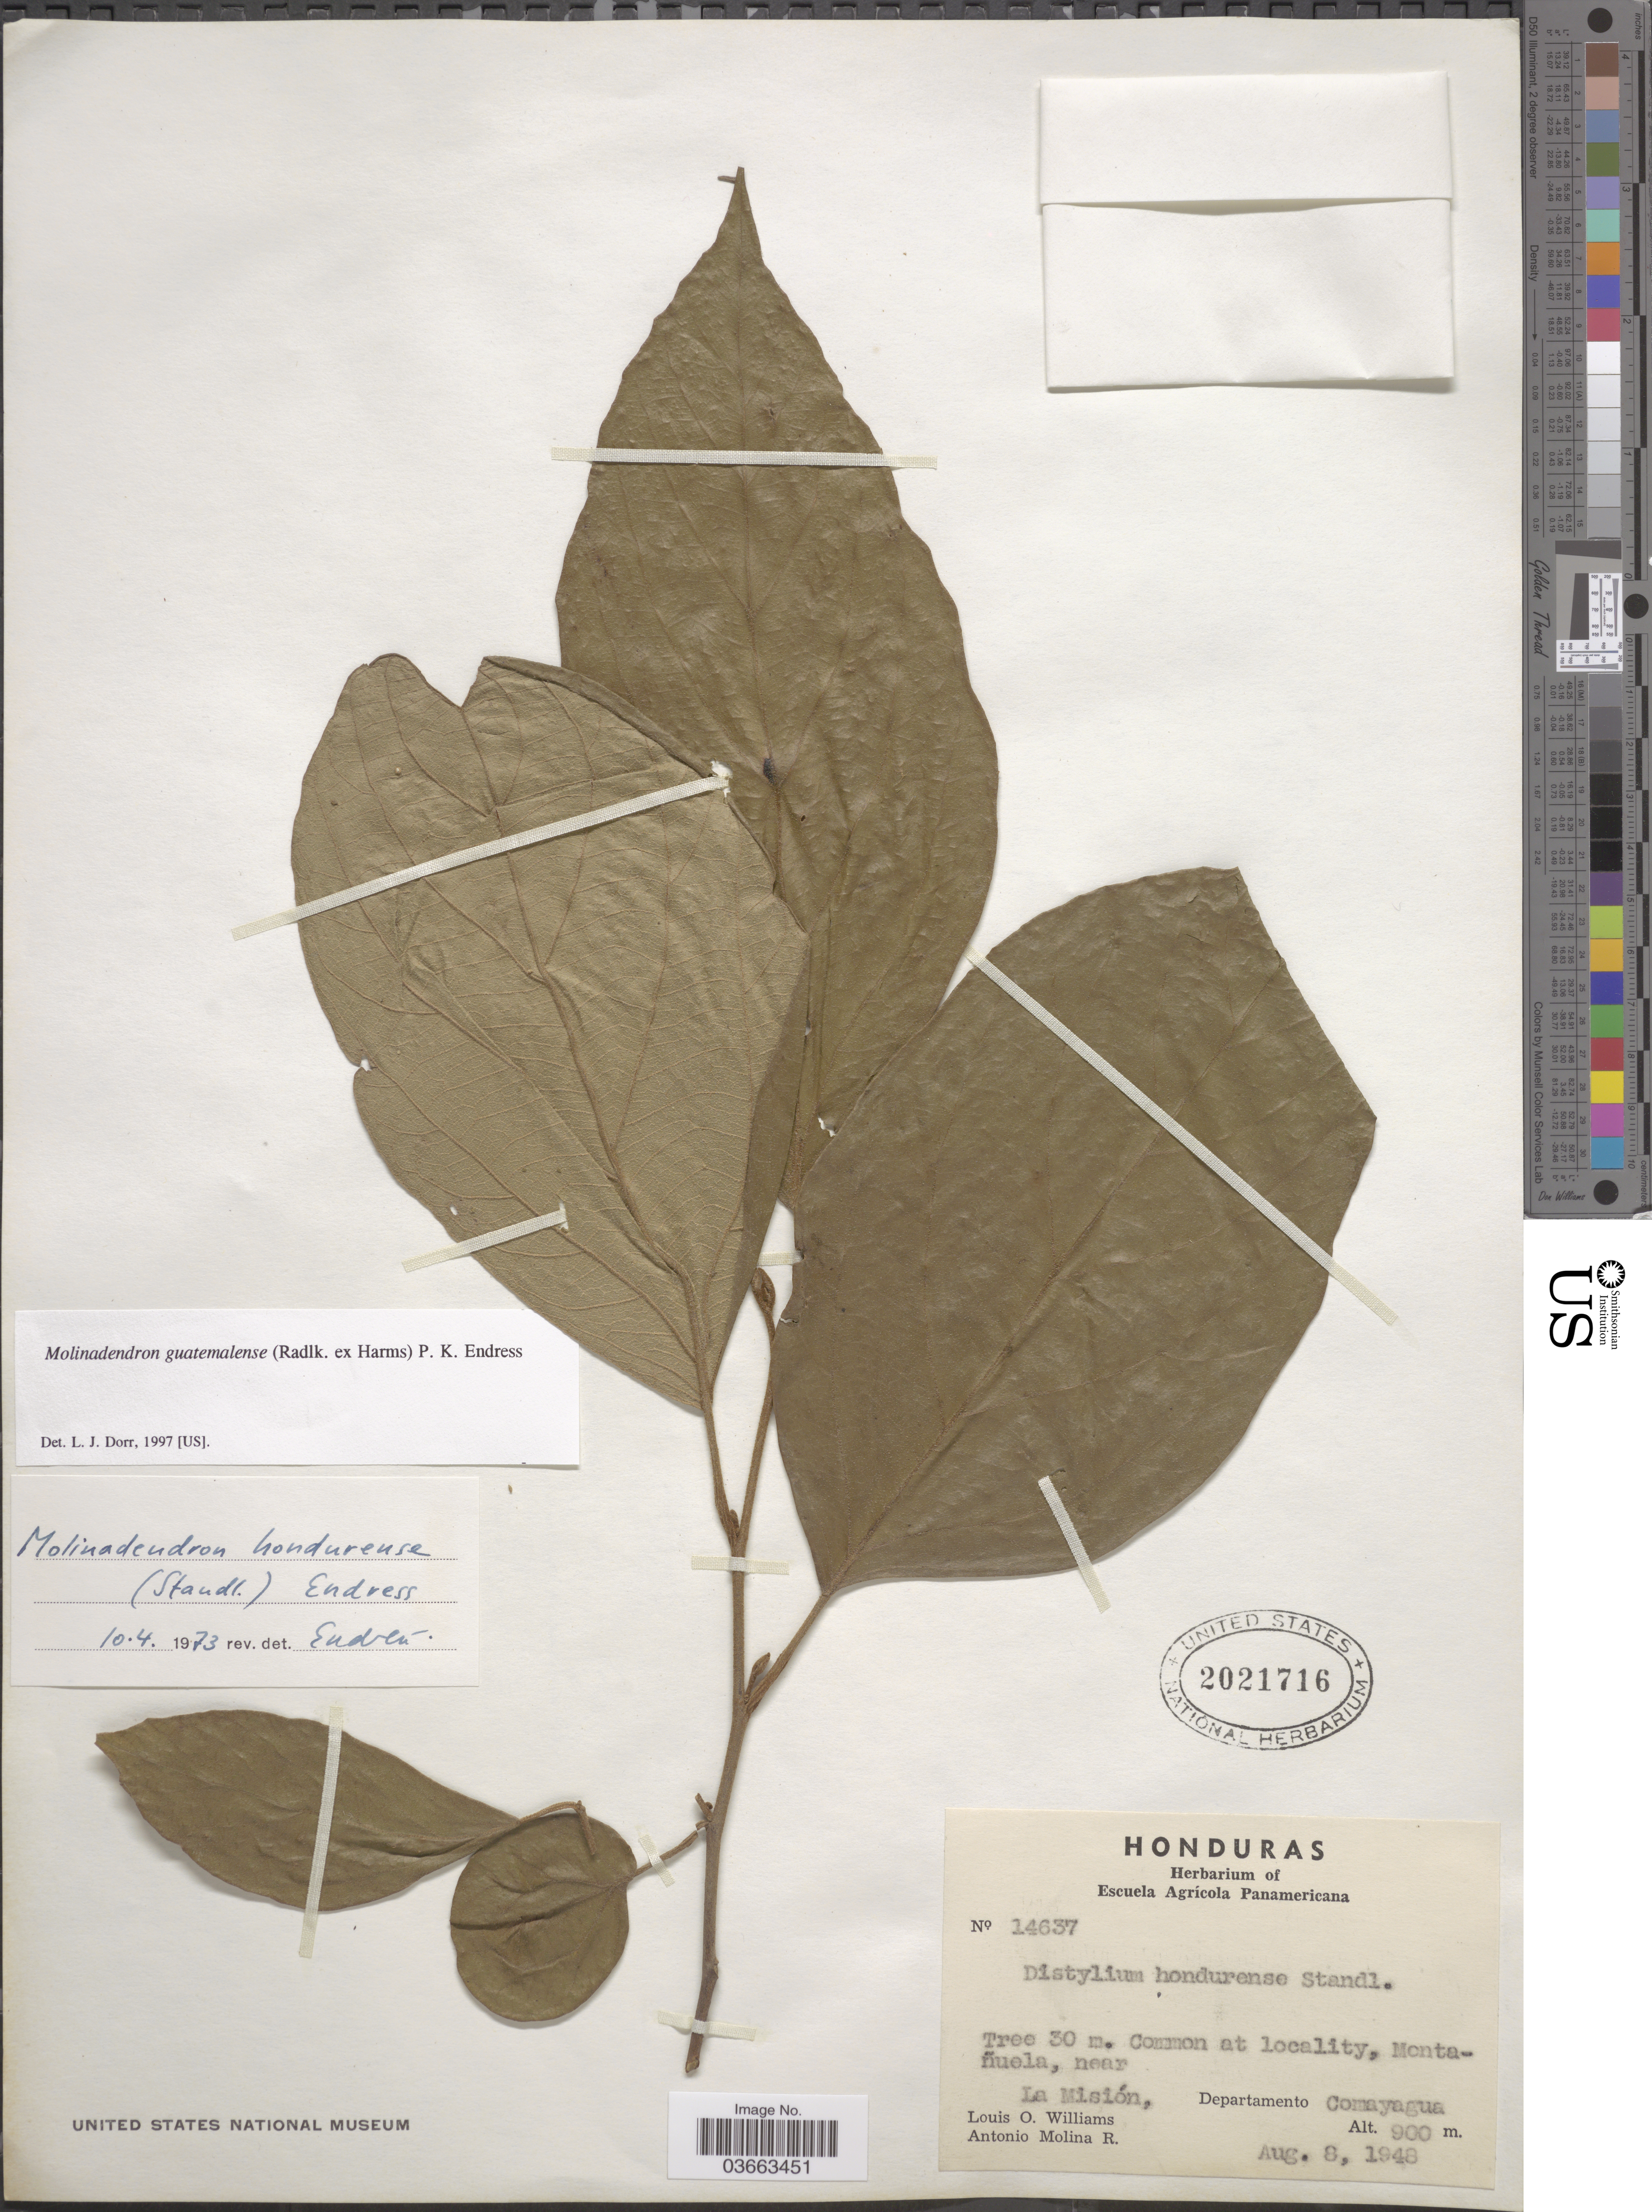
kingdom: Plantae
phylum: Tracheophyta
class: Magnoliopsida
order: Saxifragales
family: Hamamelidaceae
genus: Molinadendron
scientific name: Molinadendron guatemalense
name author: (Harms)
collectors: L. O. Williams & A. Molina R.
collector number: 14637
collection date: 1948-08-08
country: Honduras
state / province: Comayagua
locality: Montañuela, near La Misión, Departamento Comayagua.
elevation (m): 900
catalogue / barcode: US 2021716